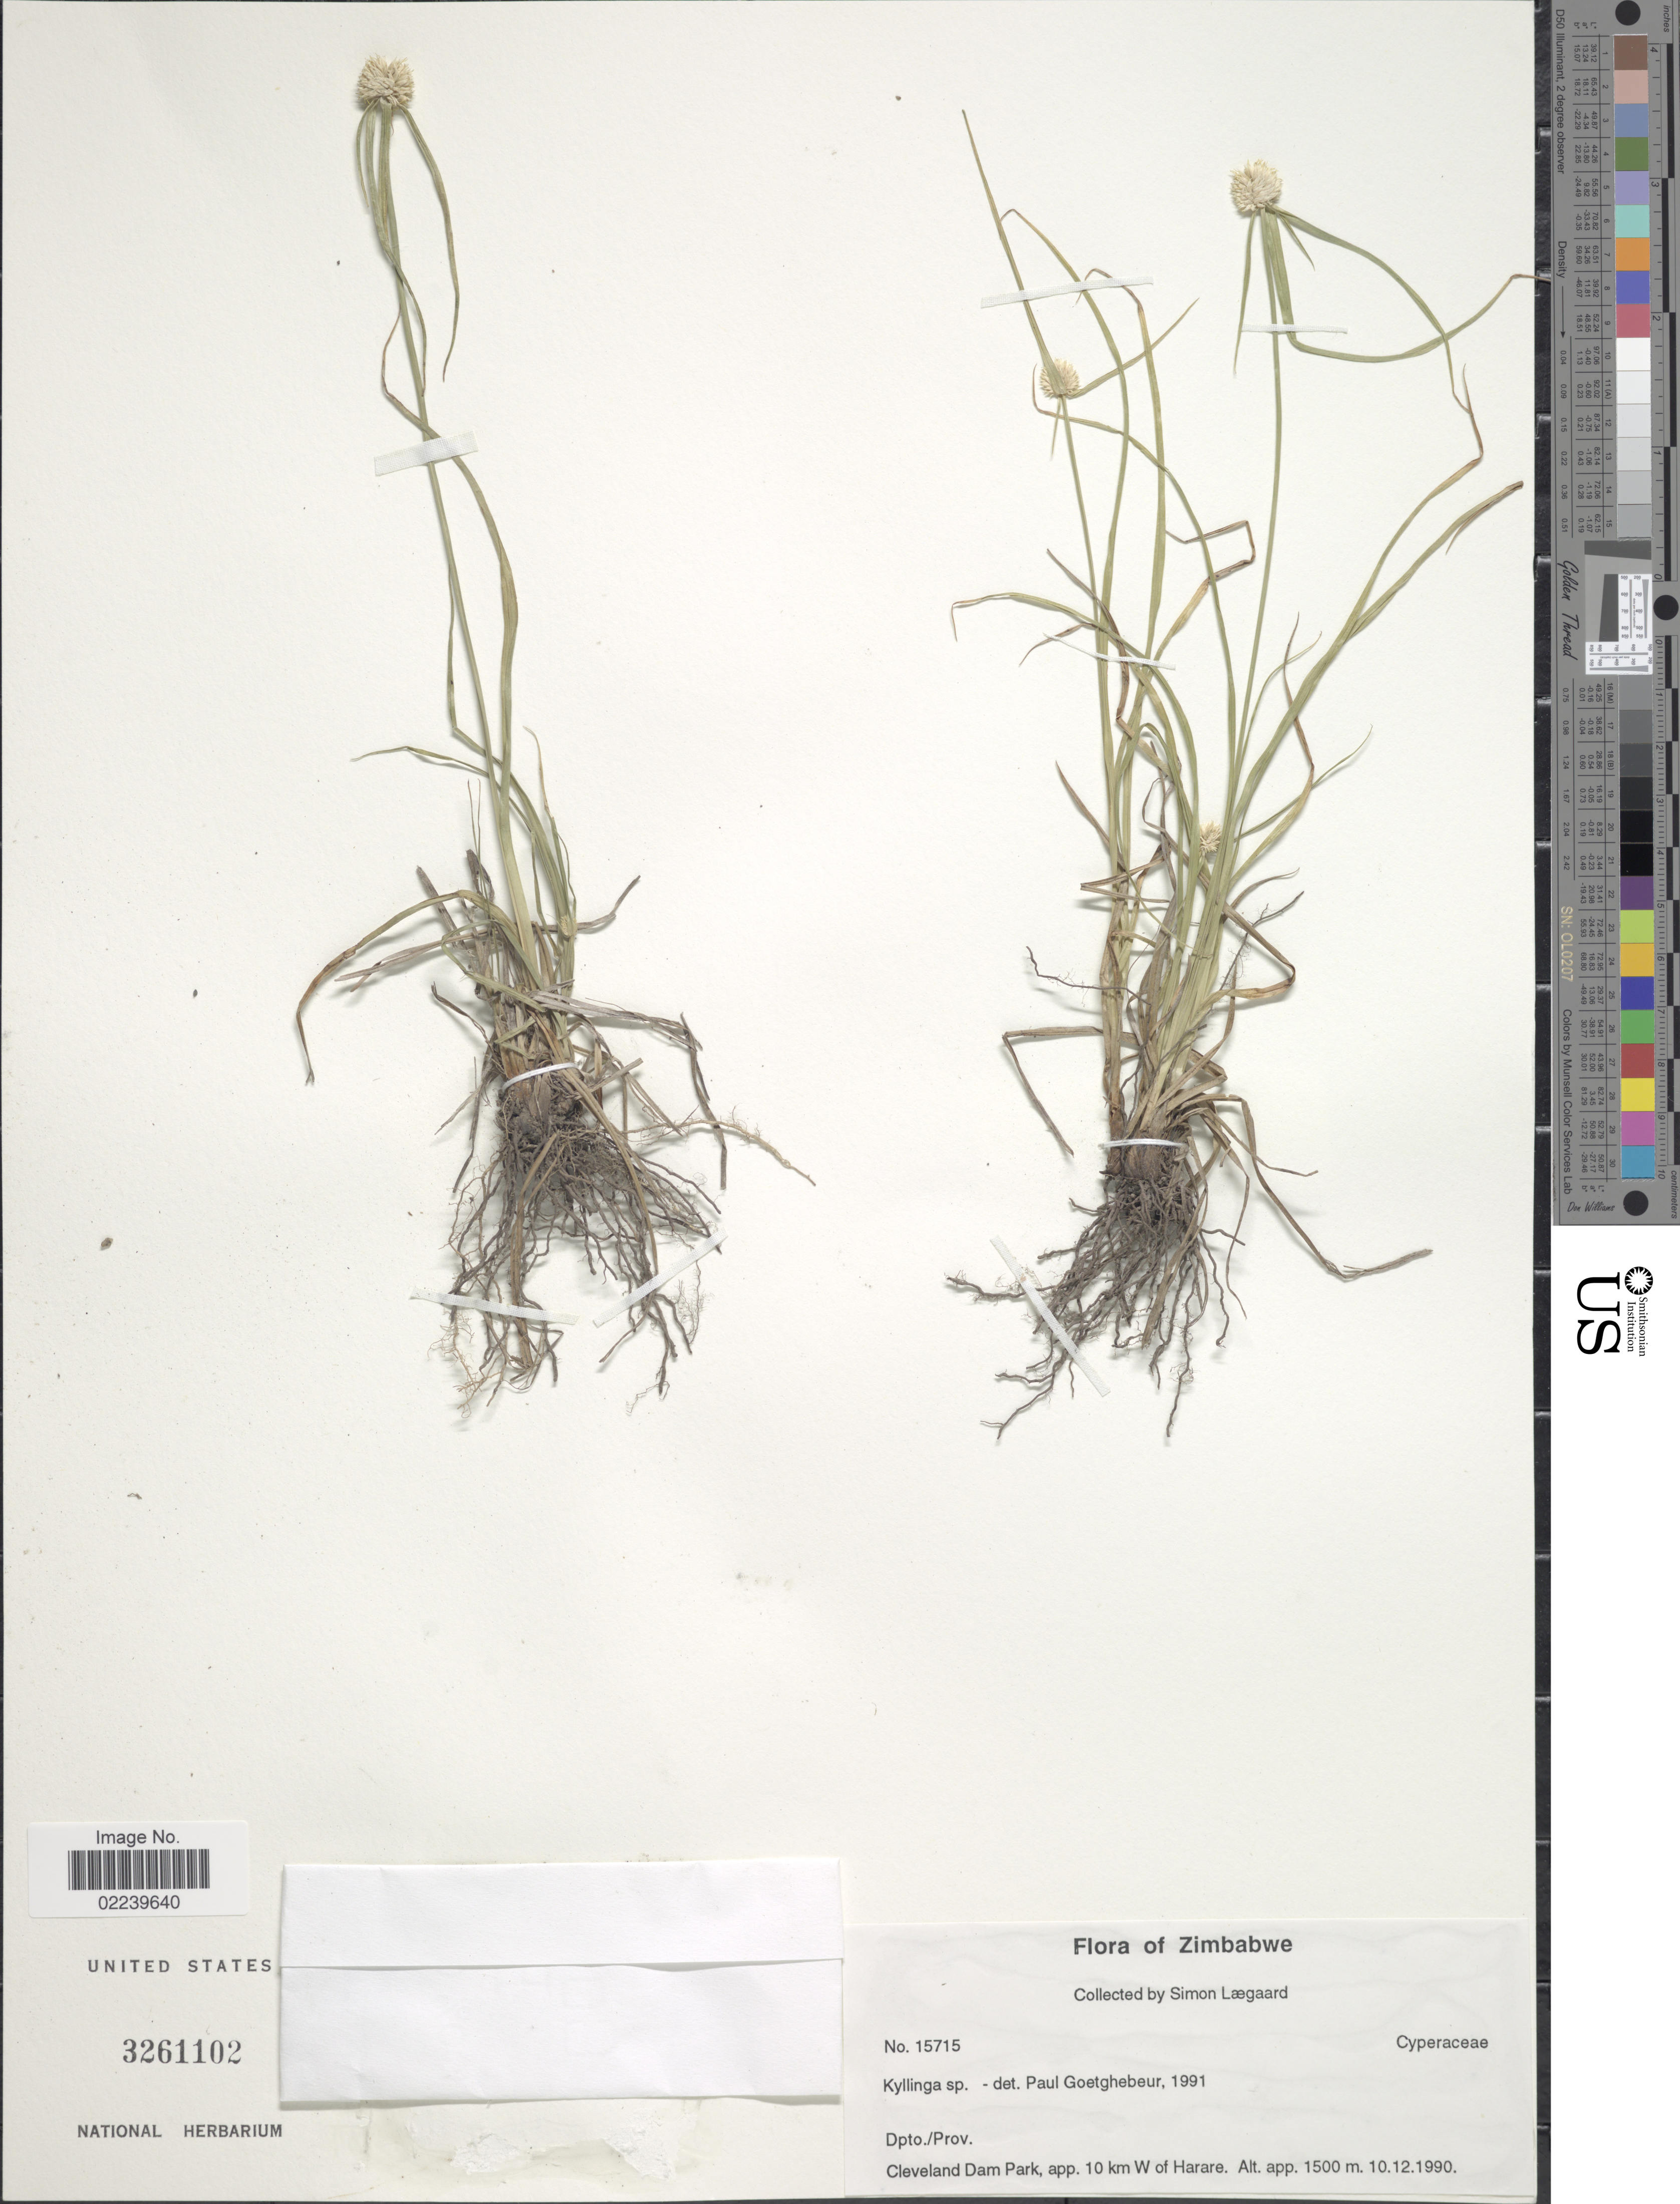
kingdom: Plantae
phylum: Tracheophyta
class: Liliopsida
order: Poales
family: Cyperaceae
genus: Cyperus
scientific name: Cyperus alatus subsp. albus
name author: (Nees)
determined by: Strong, M. T., (US), Smithsonian Institution - National Museum of Natural History (UNITED STATES)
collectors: S. Lægaard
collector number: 15715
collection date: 1990-12-10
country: Zimbabwe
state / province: Harare (city)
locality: Dpto/Prov. Cleveland Dam Park, app. 10 km W of Harare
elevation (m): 1500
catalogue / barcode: US 3261102